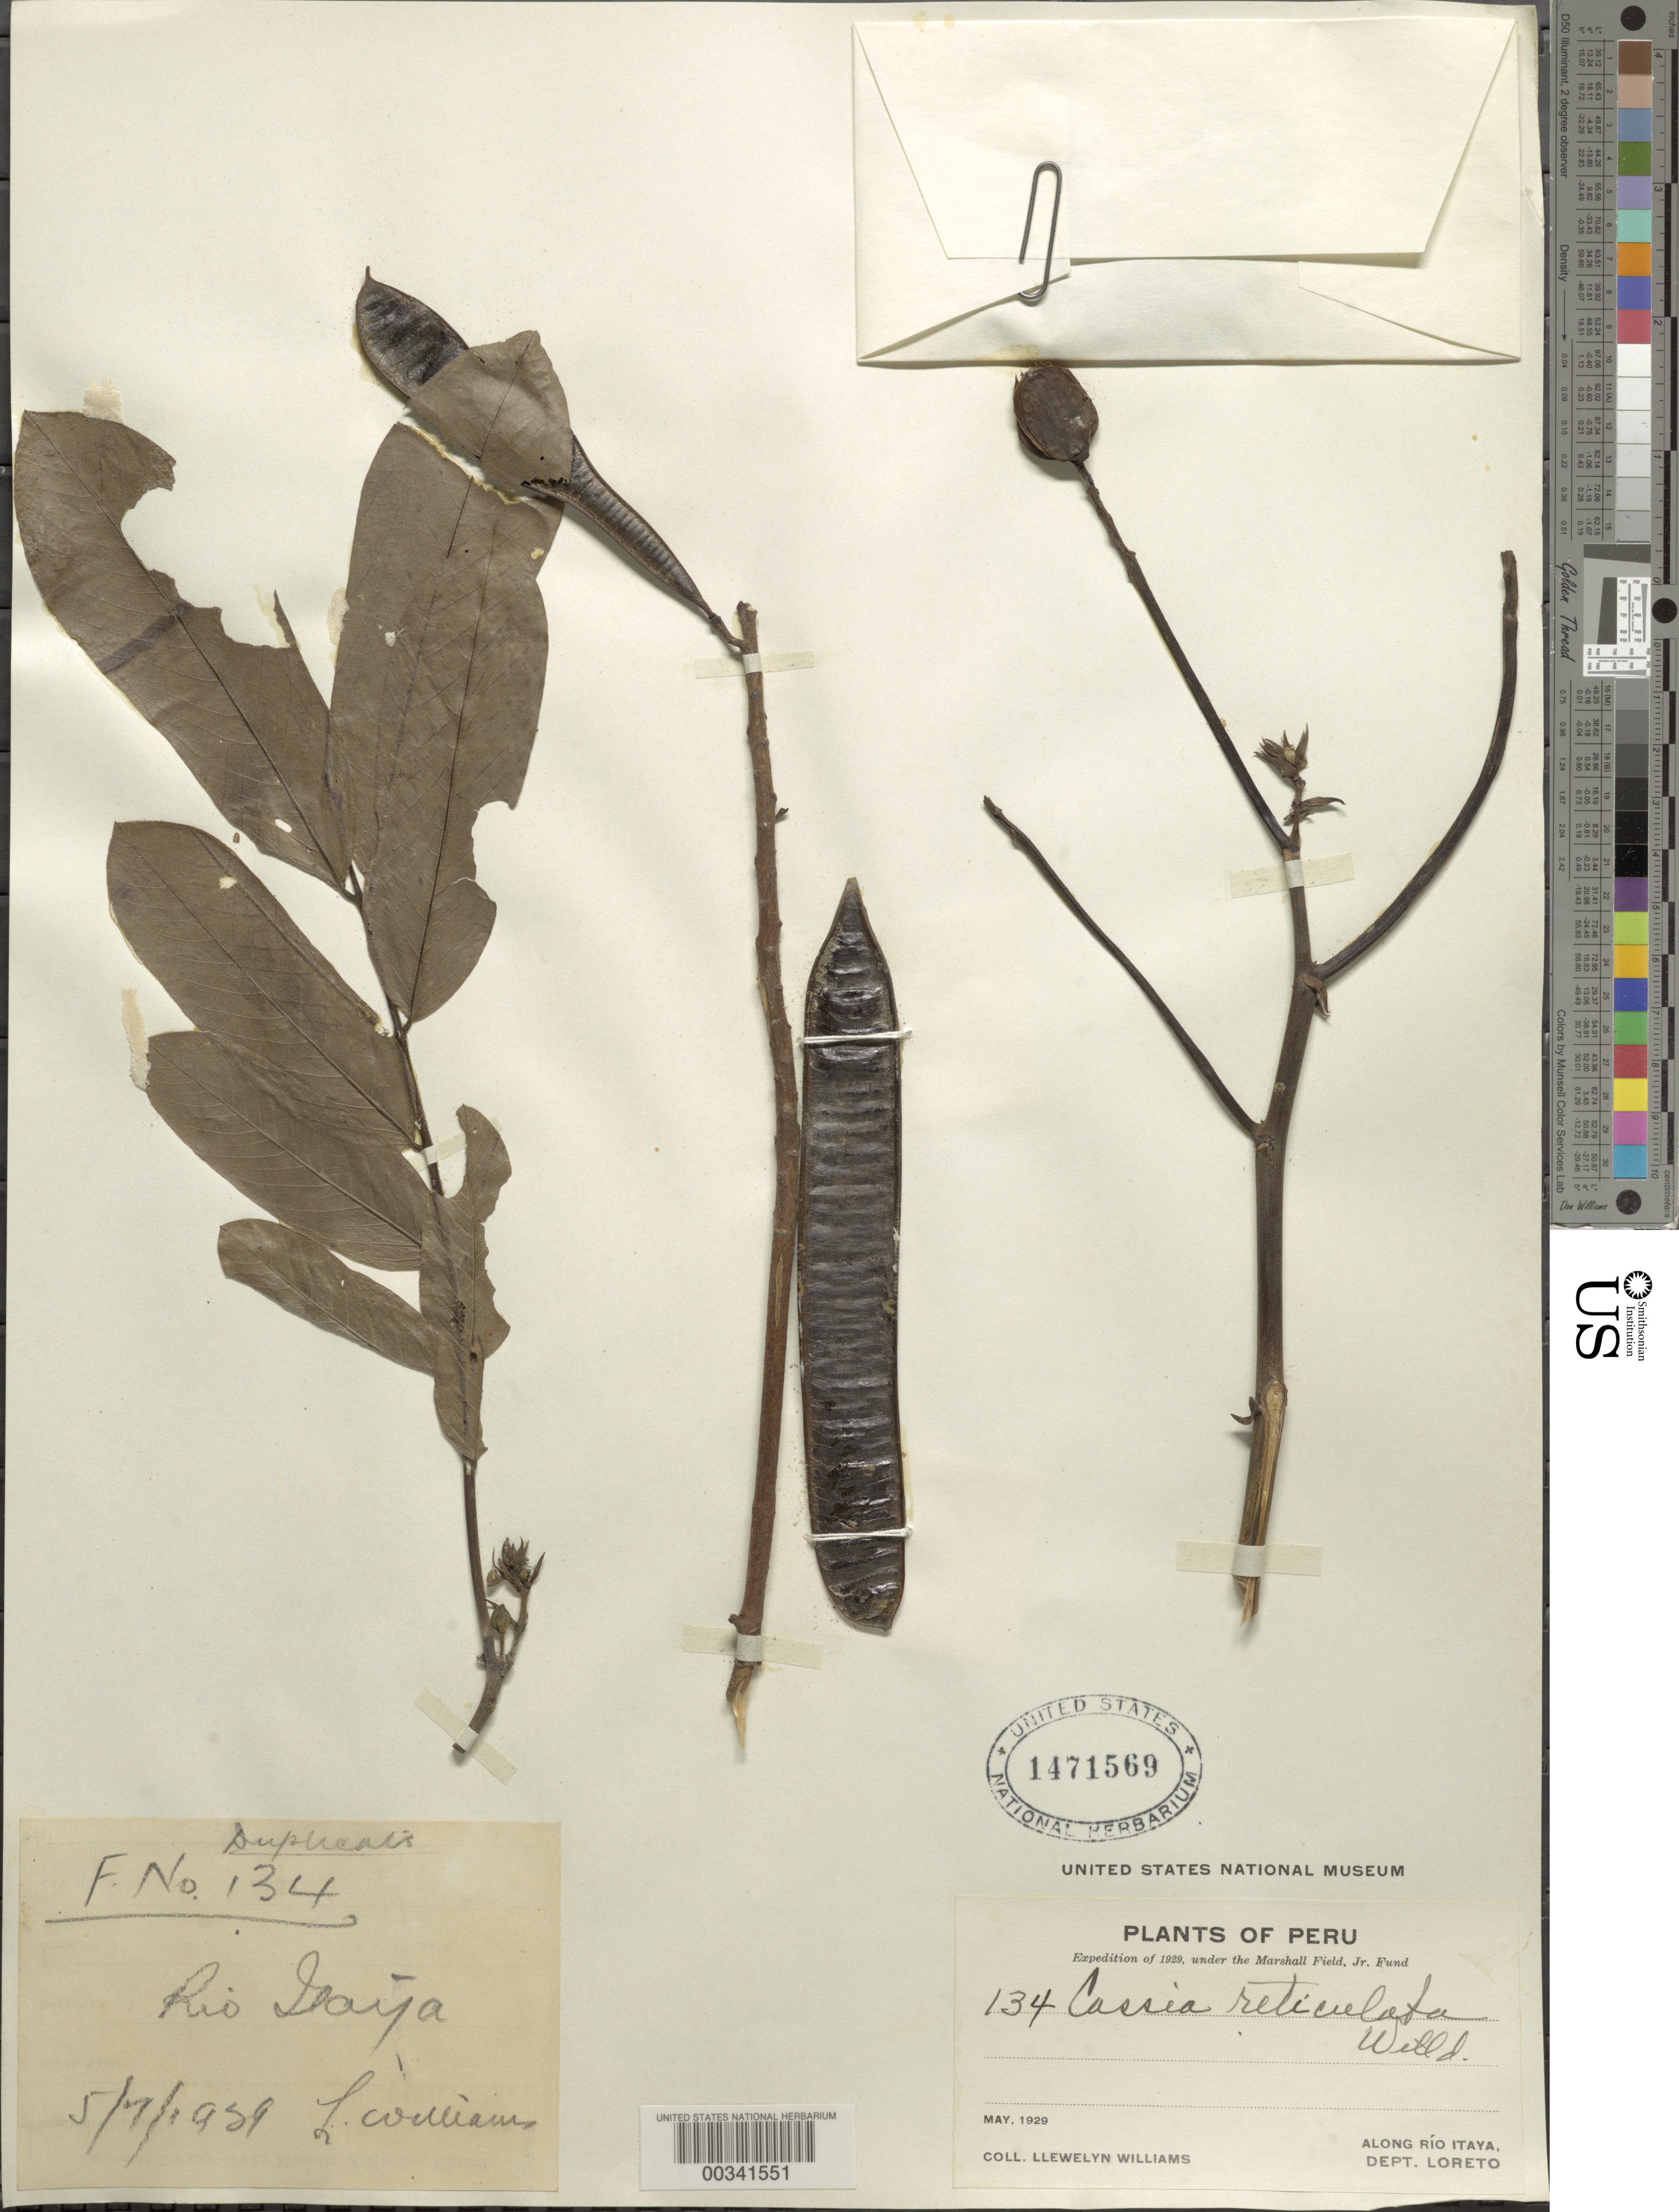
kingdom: Plantae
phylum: Tracheophyta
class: Magnoliopsida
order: Fabales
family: Fabaceae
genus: Senna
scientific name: Senna reticulata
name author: (Willd.) H.S. Irwin & Barneby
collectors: Ll. Williams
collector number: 134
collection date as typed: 07 May 1929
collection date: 1929-05-07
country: Peru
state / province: Loreto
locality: Along rio itaya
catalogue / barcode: US 1471569